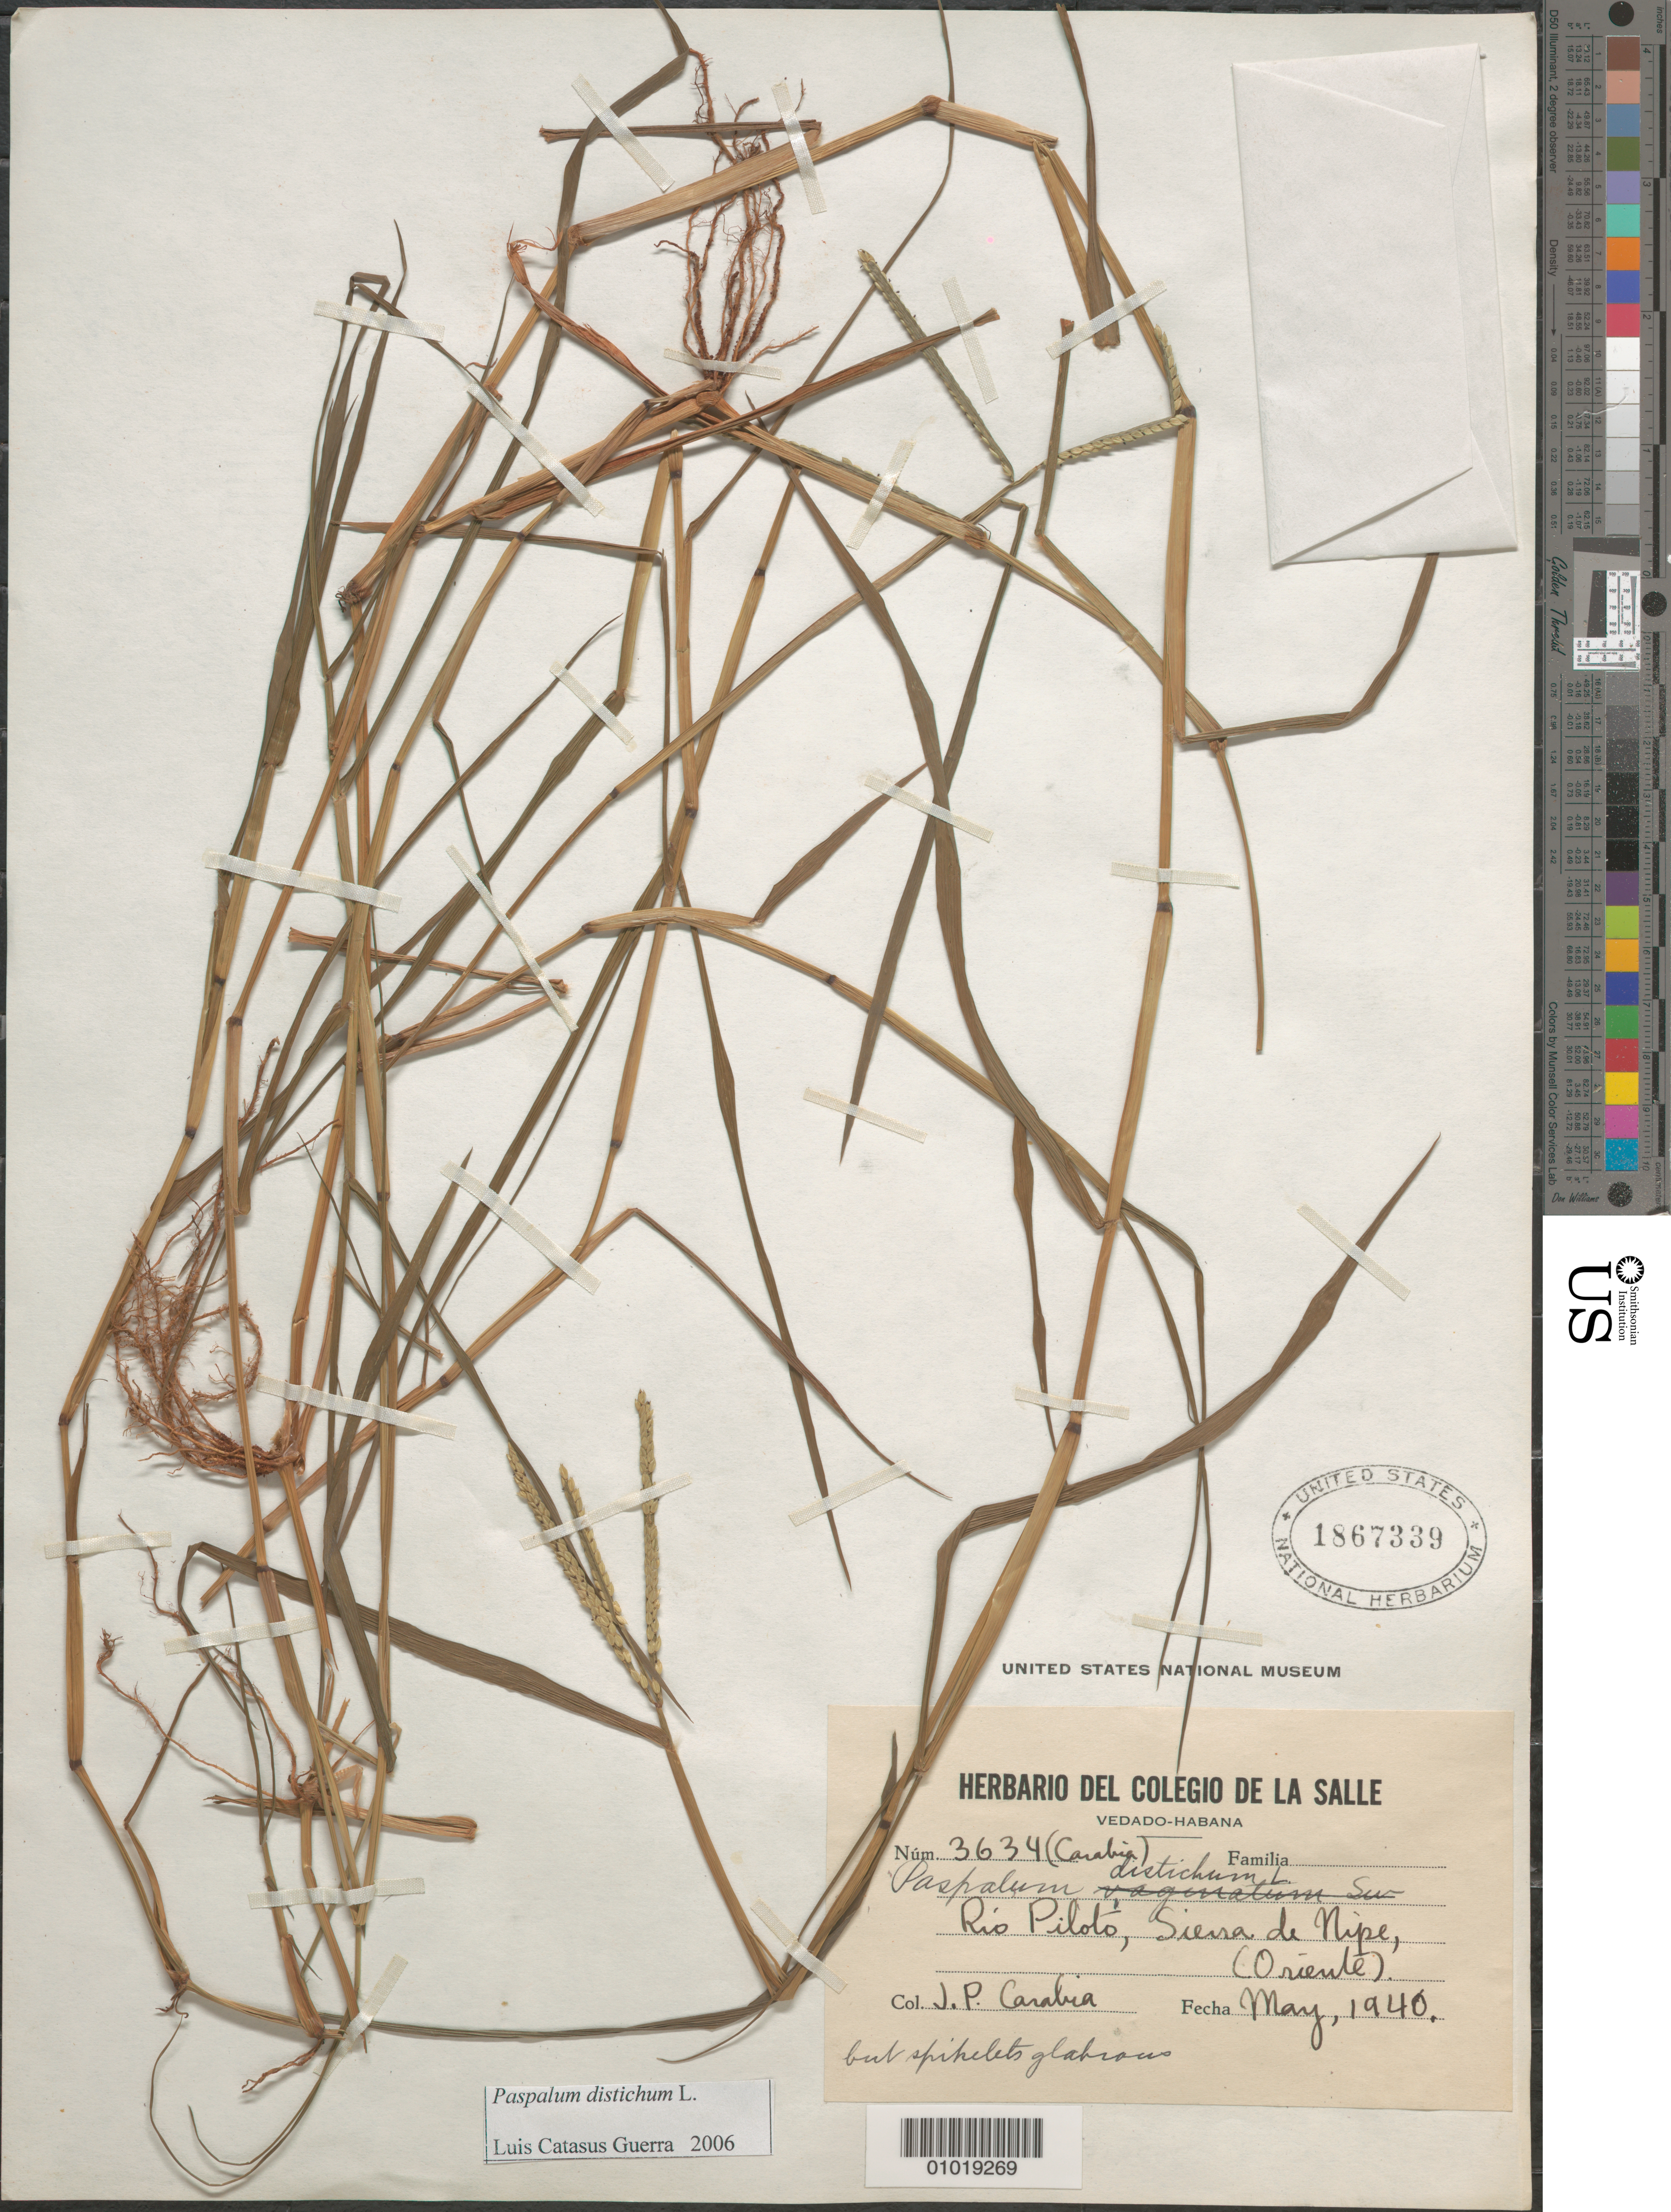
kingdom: Plantae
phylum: Tracheophyta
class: Liliopsida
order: Poales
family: Poaceae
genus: Paspalum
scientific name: Paspalum distichum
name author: L.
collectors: J. Carabia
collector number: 3634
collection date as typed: May 1940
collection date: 1940-05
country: Cuba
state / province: Guantánamo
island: Cuba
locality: Rio Piloto, Sierra de Nipe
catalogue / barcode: US 1867339